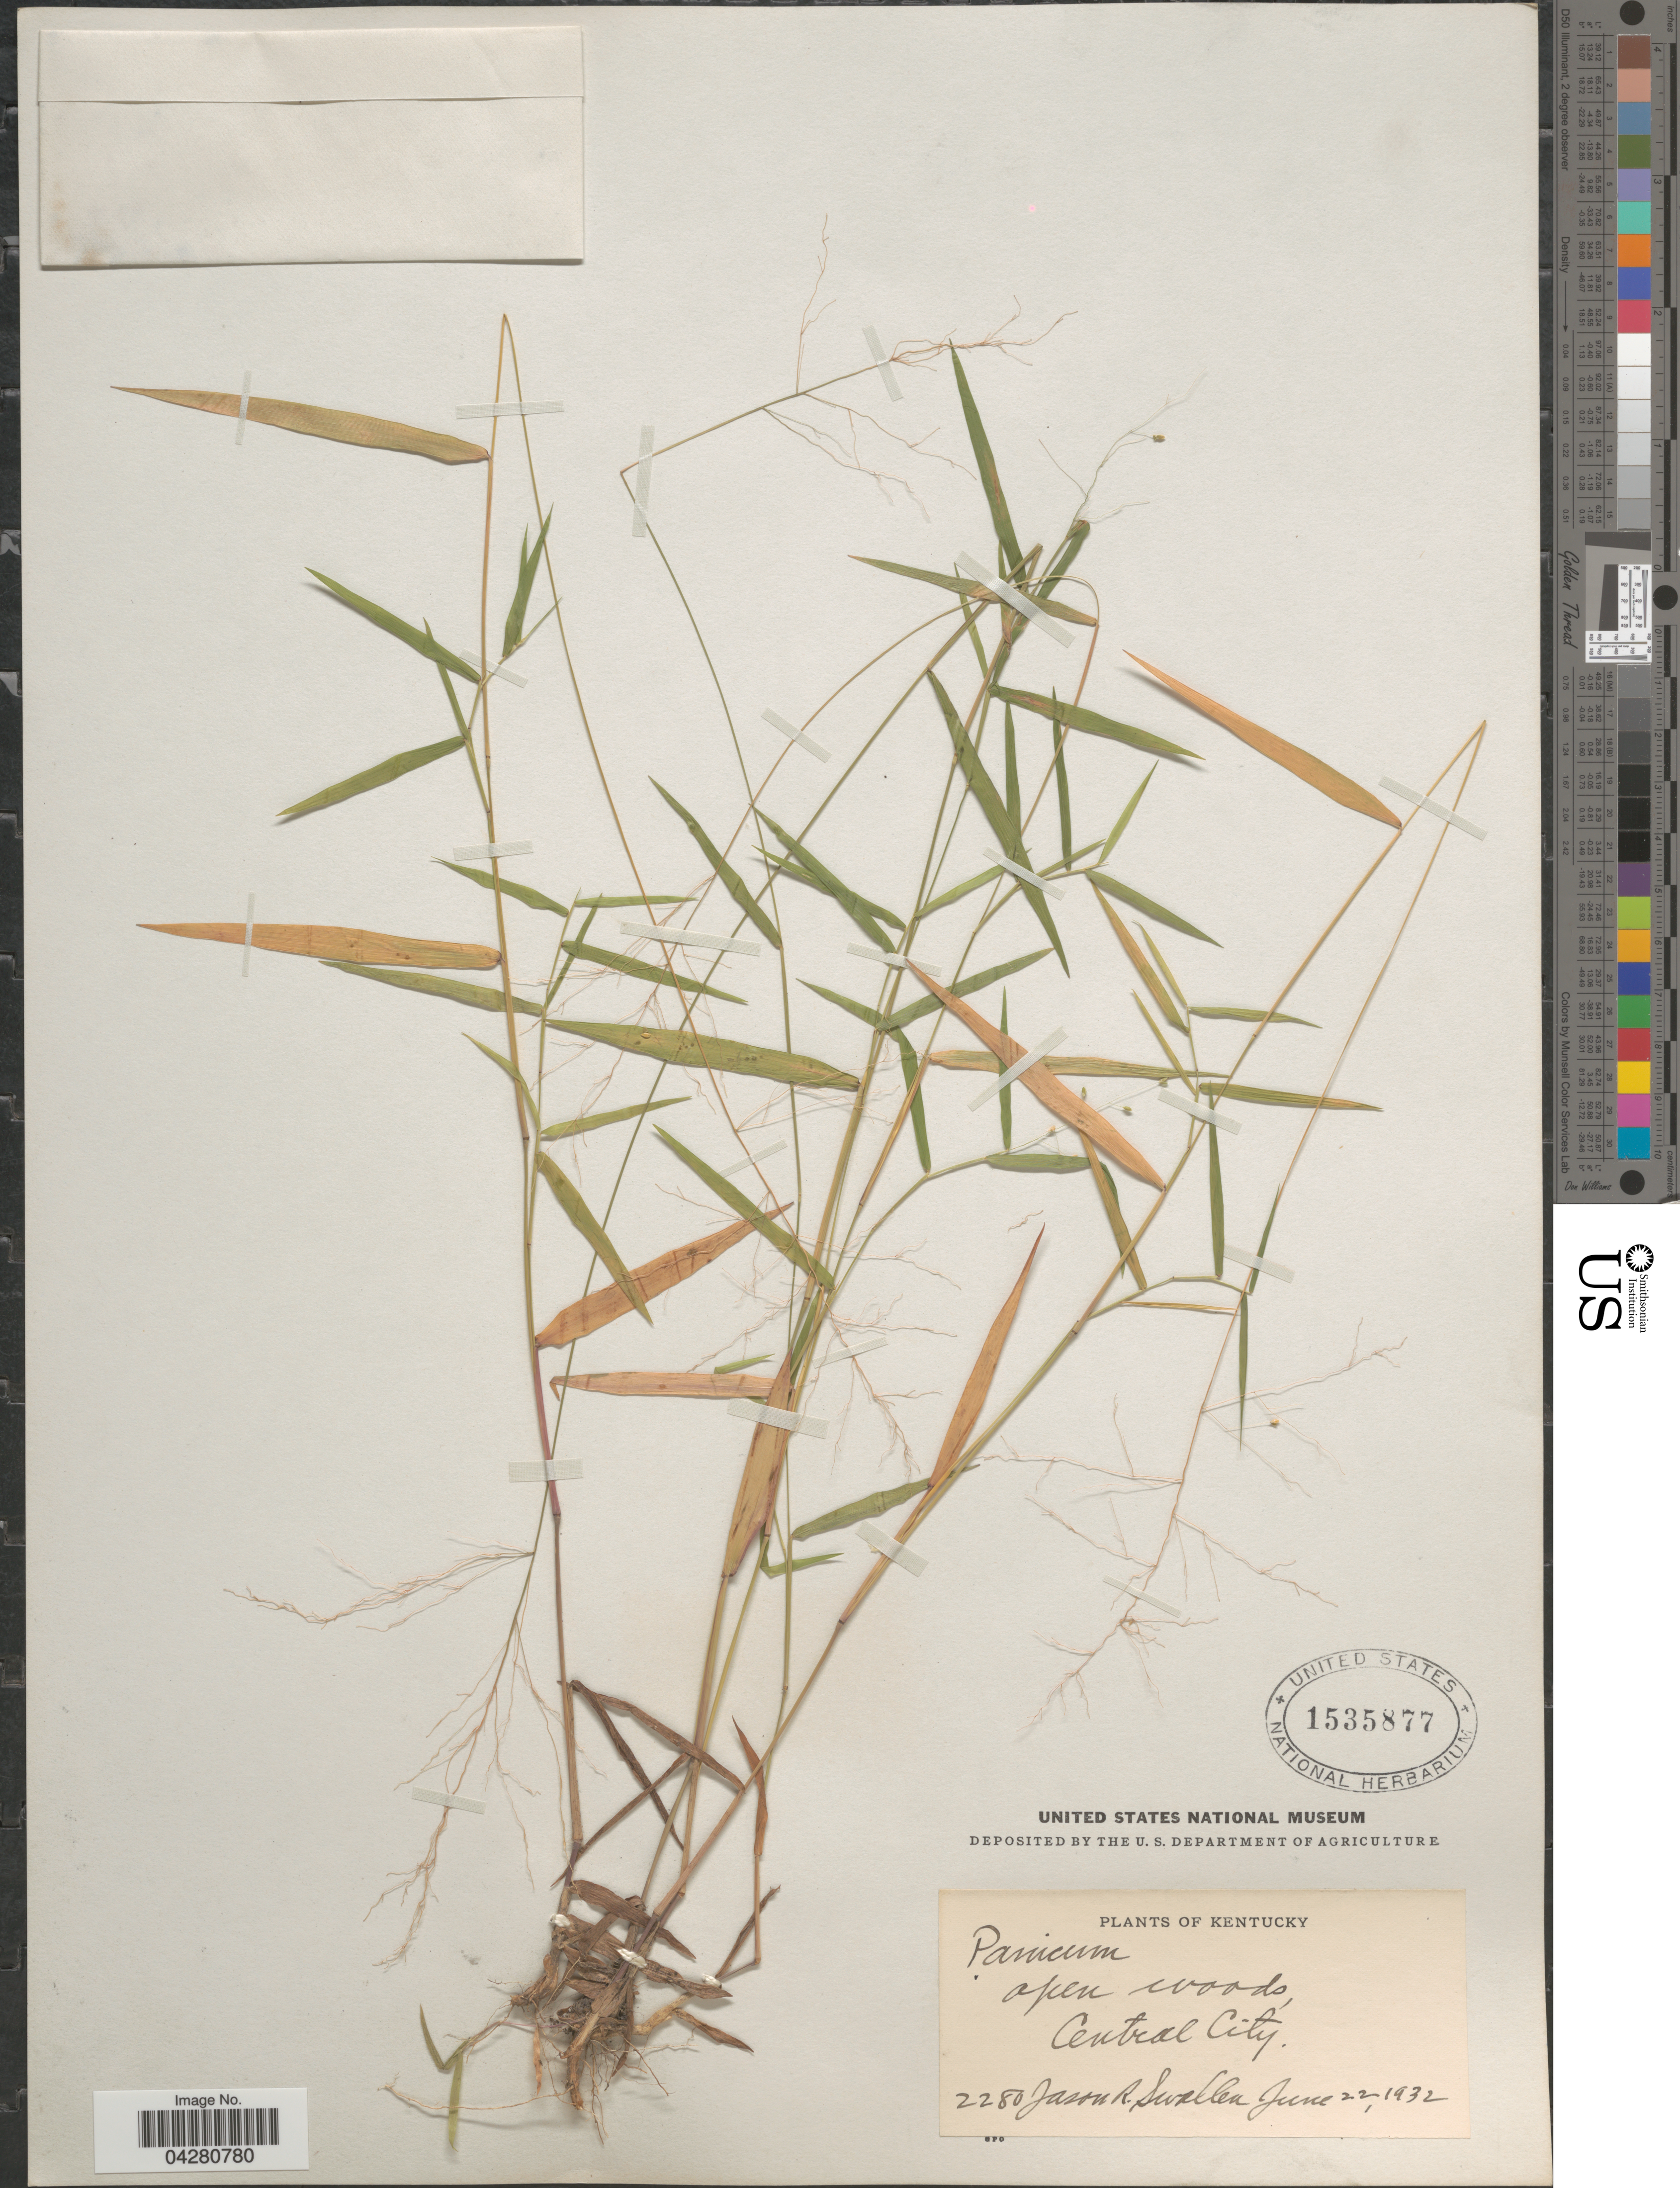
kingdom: Plantae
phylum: Tracheophyta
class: Liliopsida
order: Poales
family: Poaceae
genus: Dichanthelium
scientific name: Dichanthelium dichotomum var. dichotomum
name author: (L.) Gould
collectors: J. R. Swallen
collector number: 2280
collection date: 1932-06-22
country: United States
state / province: Kentucky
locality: Open woods, Central City.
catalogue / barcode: US 1535877